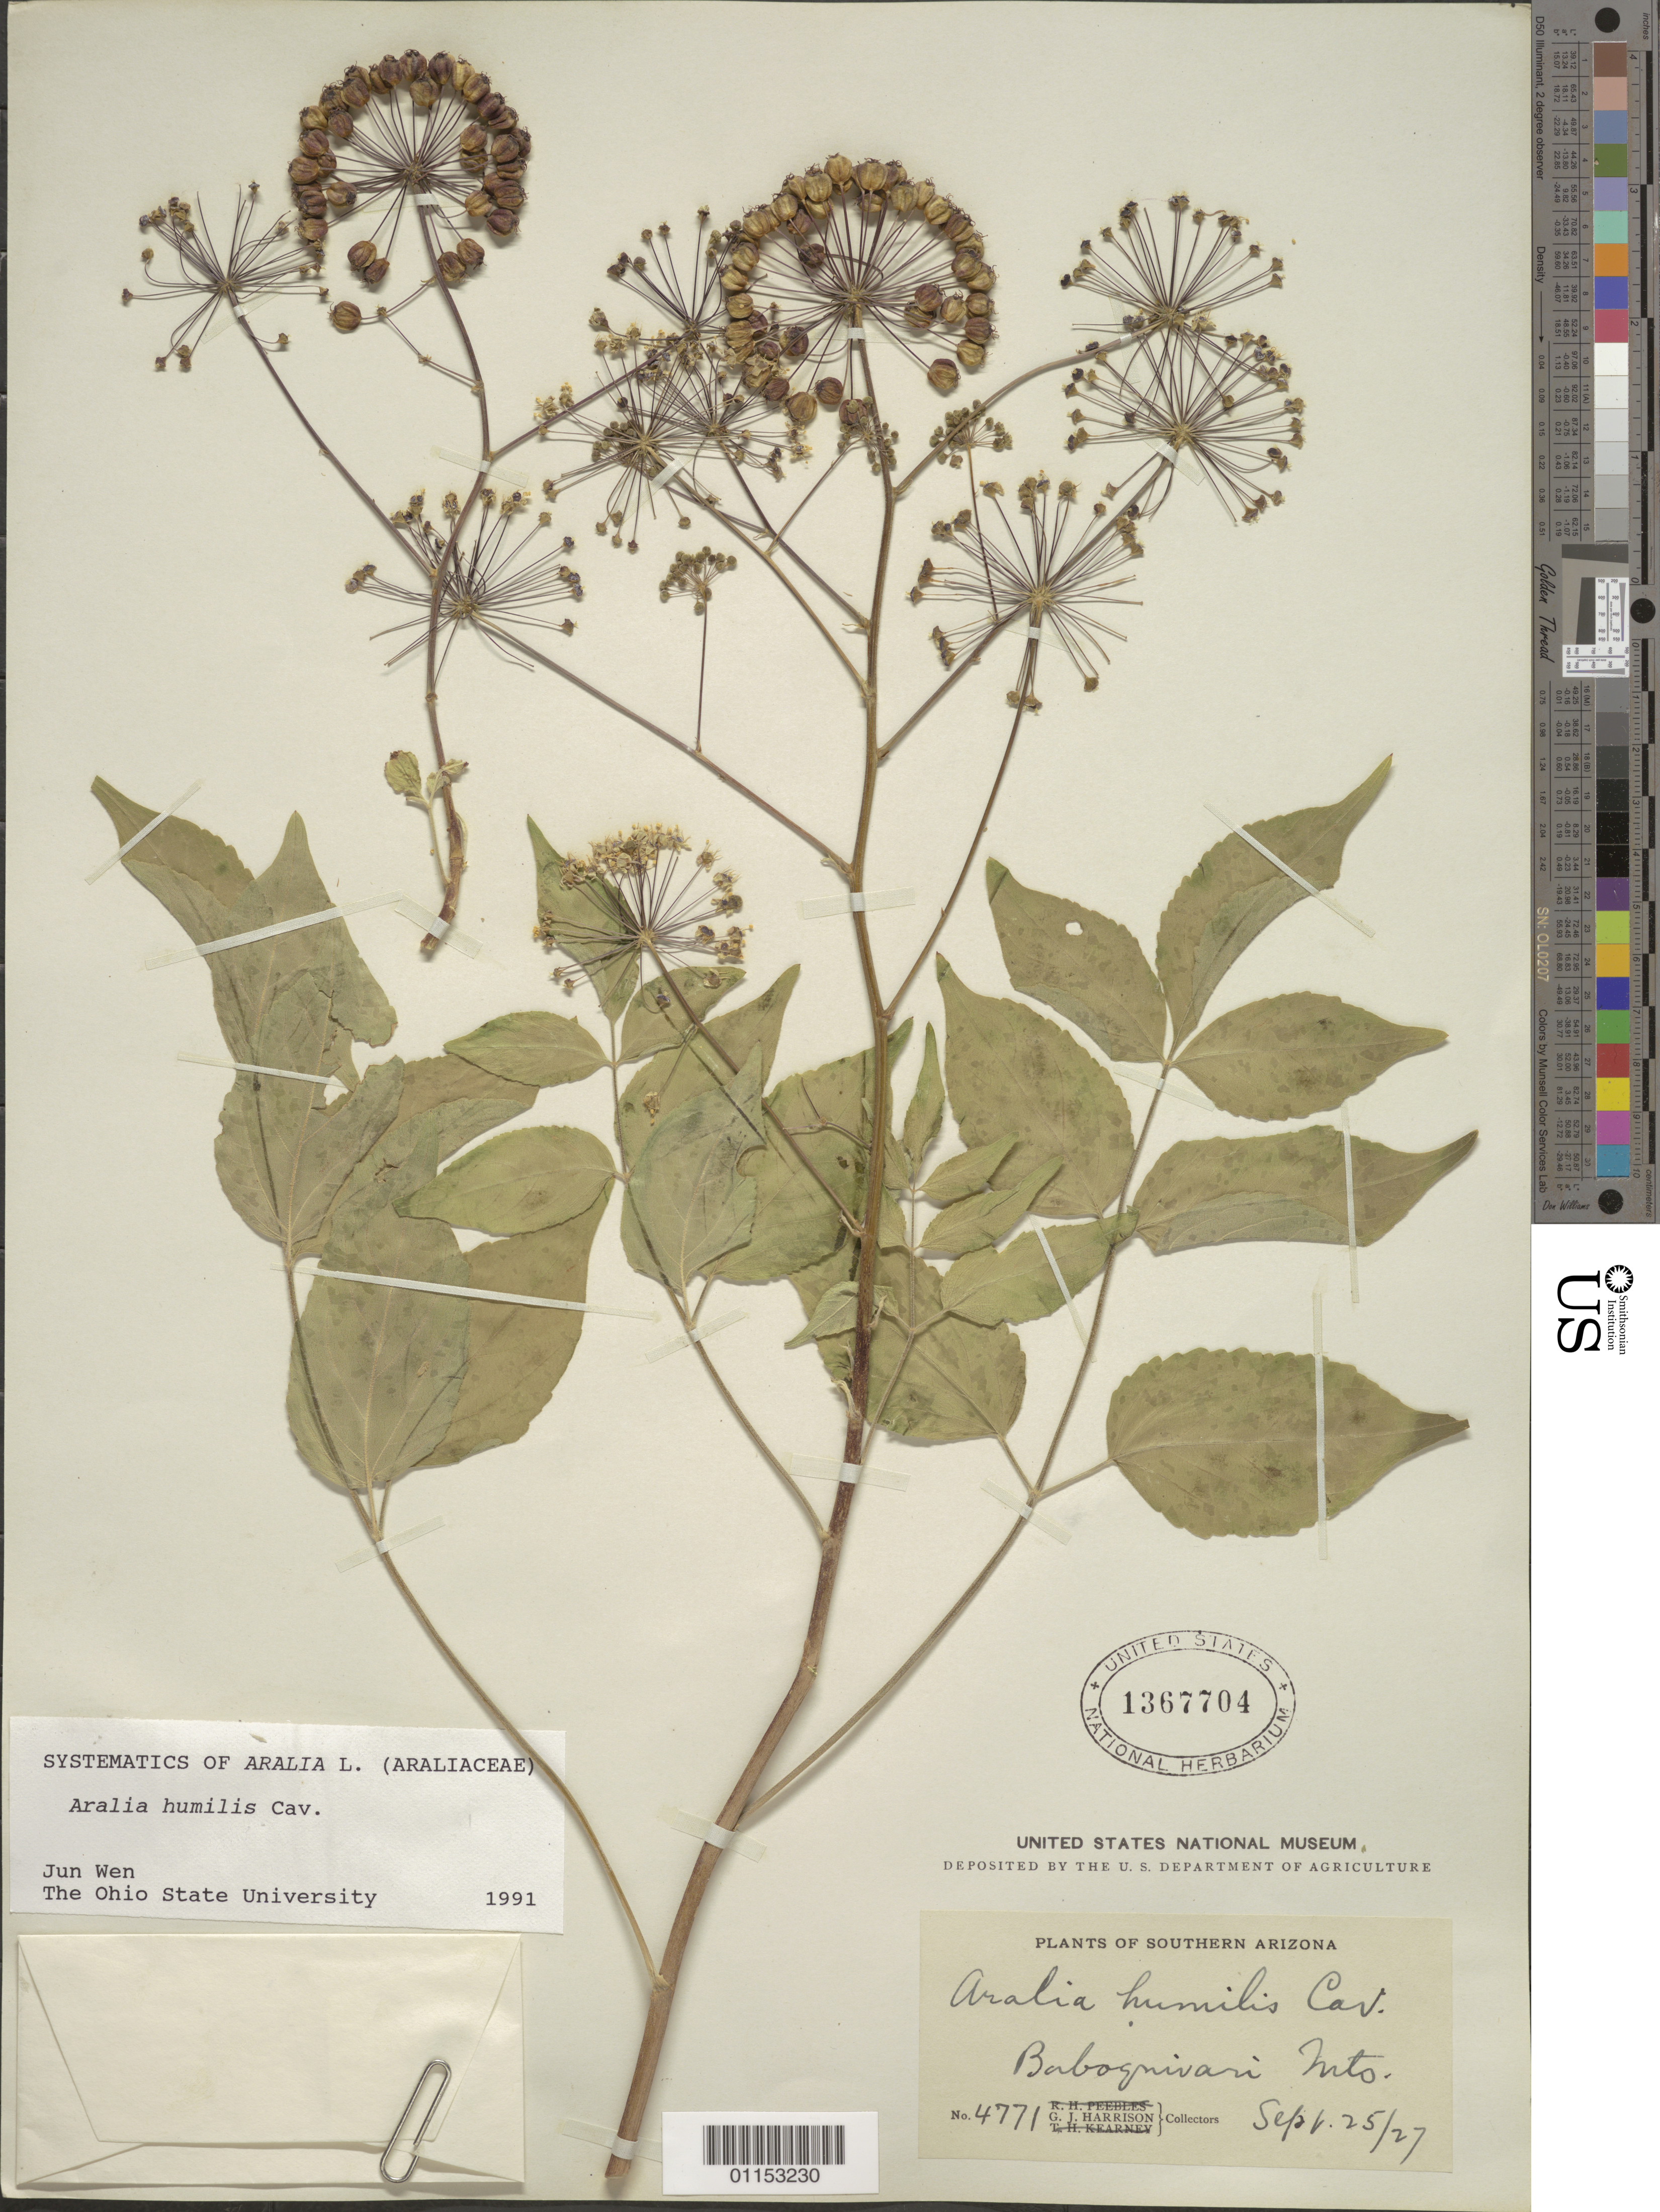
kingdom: Plantae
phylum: Tracheophyta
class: Magnoliopsida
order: Apiales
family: Araliaceae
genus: Aralia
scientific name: Aralia hispida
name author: Vent.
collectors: G. J. Harrison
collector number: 4771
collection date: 1927-09-25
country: United States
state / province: Arizona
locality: Baboquivari Mts.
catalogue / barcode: US 1367704